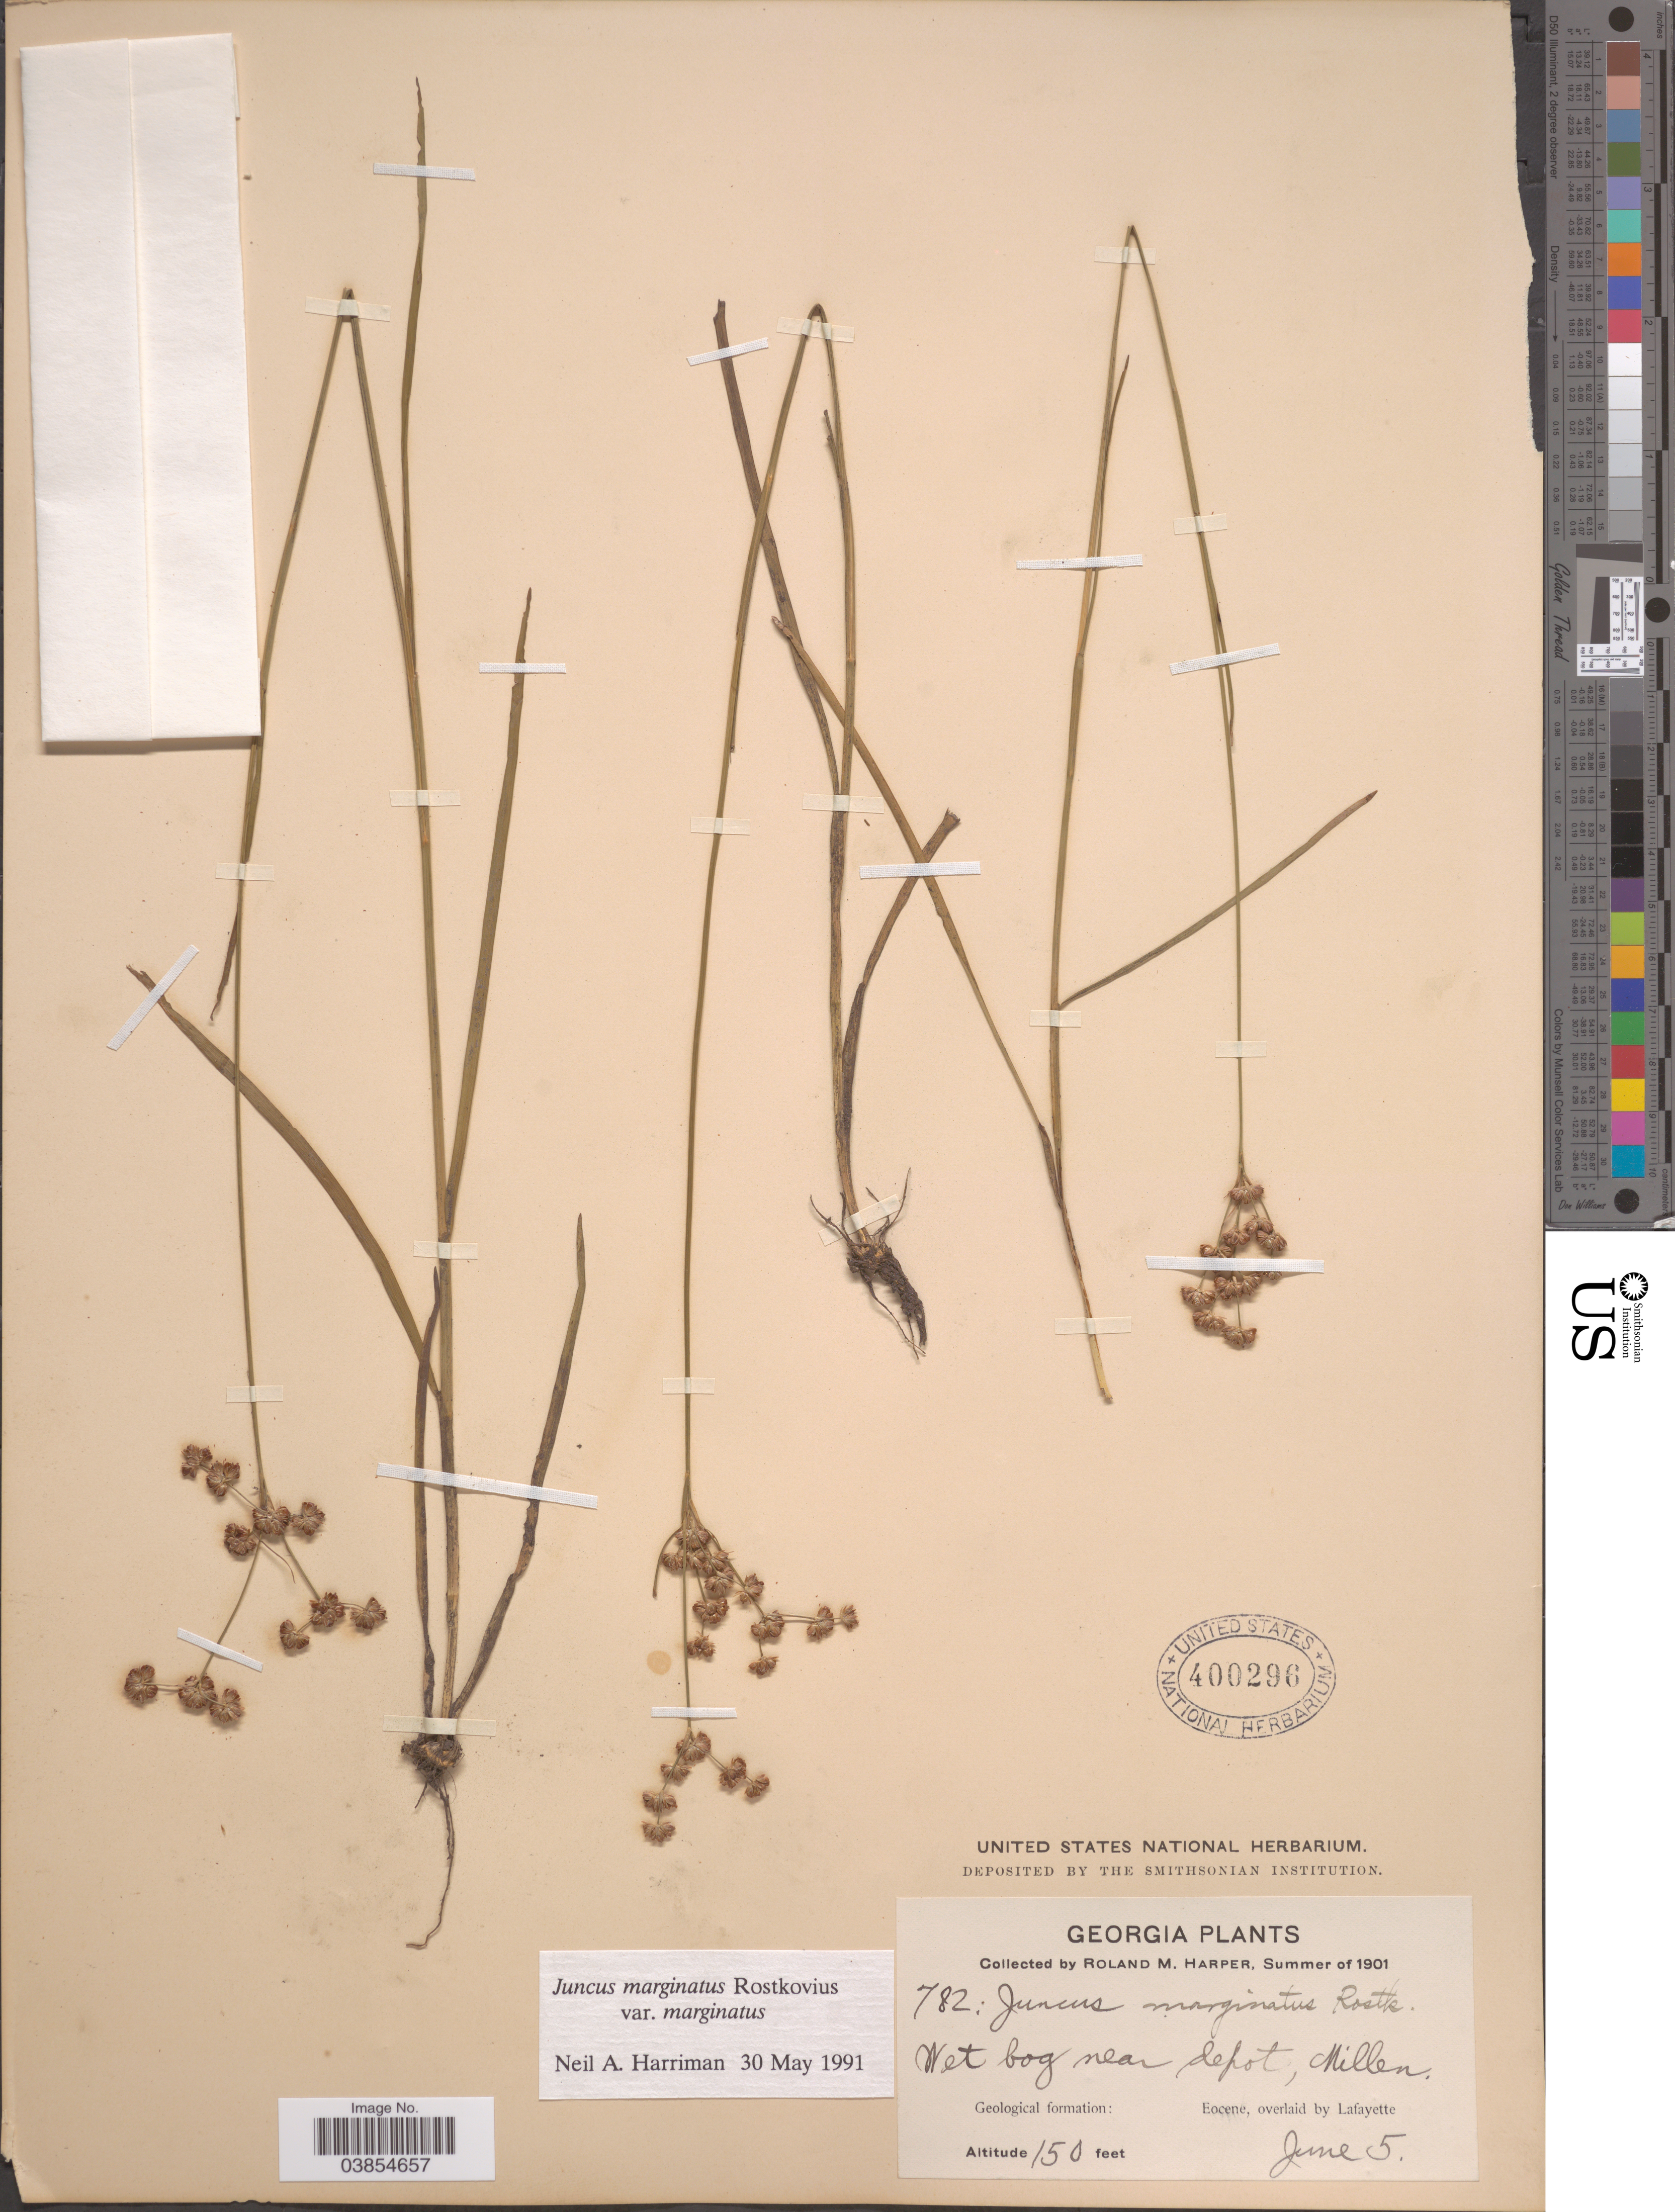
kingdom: Plantae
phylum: Tracheophyta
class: Liliopsida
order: Poales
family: Juncaceae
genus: Juncus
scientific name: Juncus marginatus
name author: Rostk.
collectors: R. M. Harper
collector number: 782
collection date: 1901-06-05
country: United States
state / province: Georgia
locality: Wet bog near depot, Millen. Geological formation: Eocene, overlaid by Lafayette.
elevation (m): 46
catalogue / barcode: US 400296